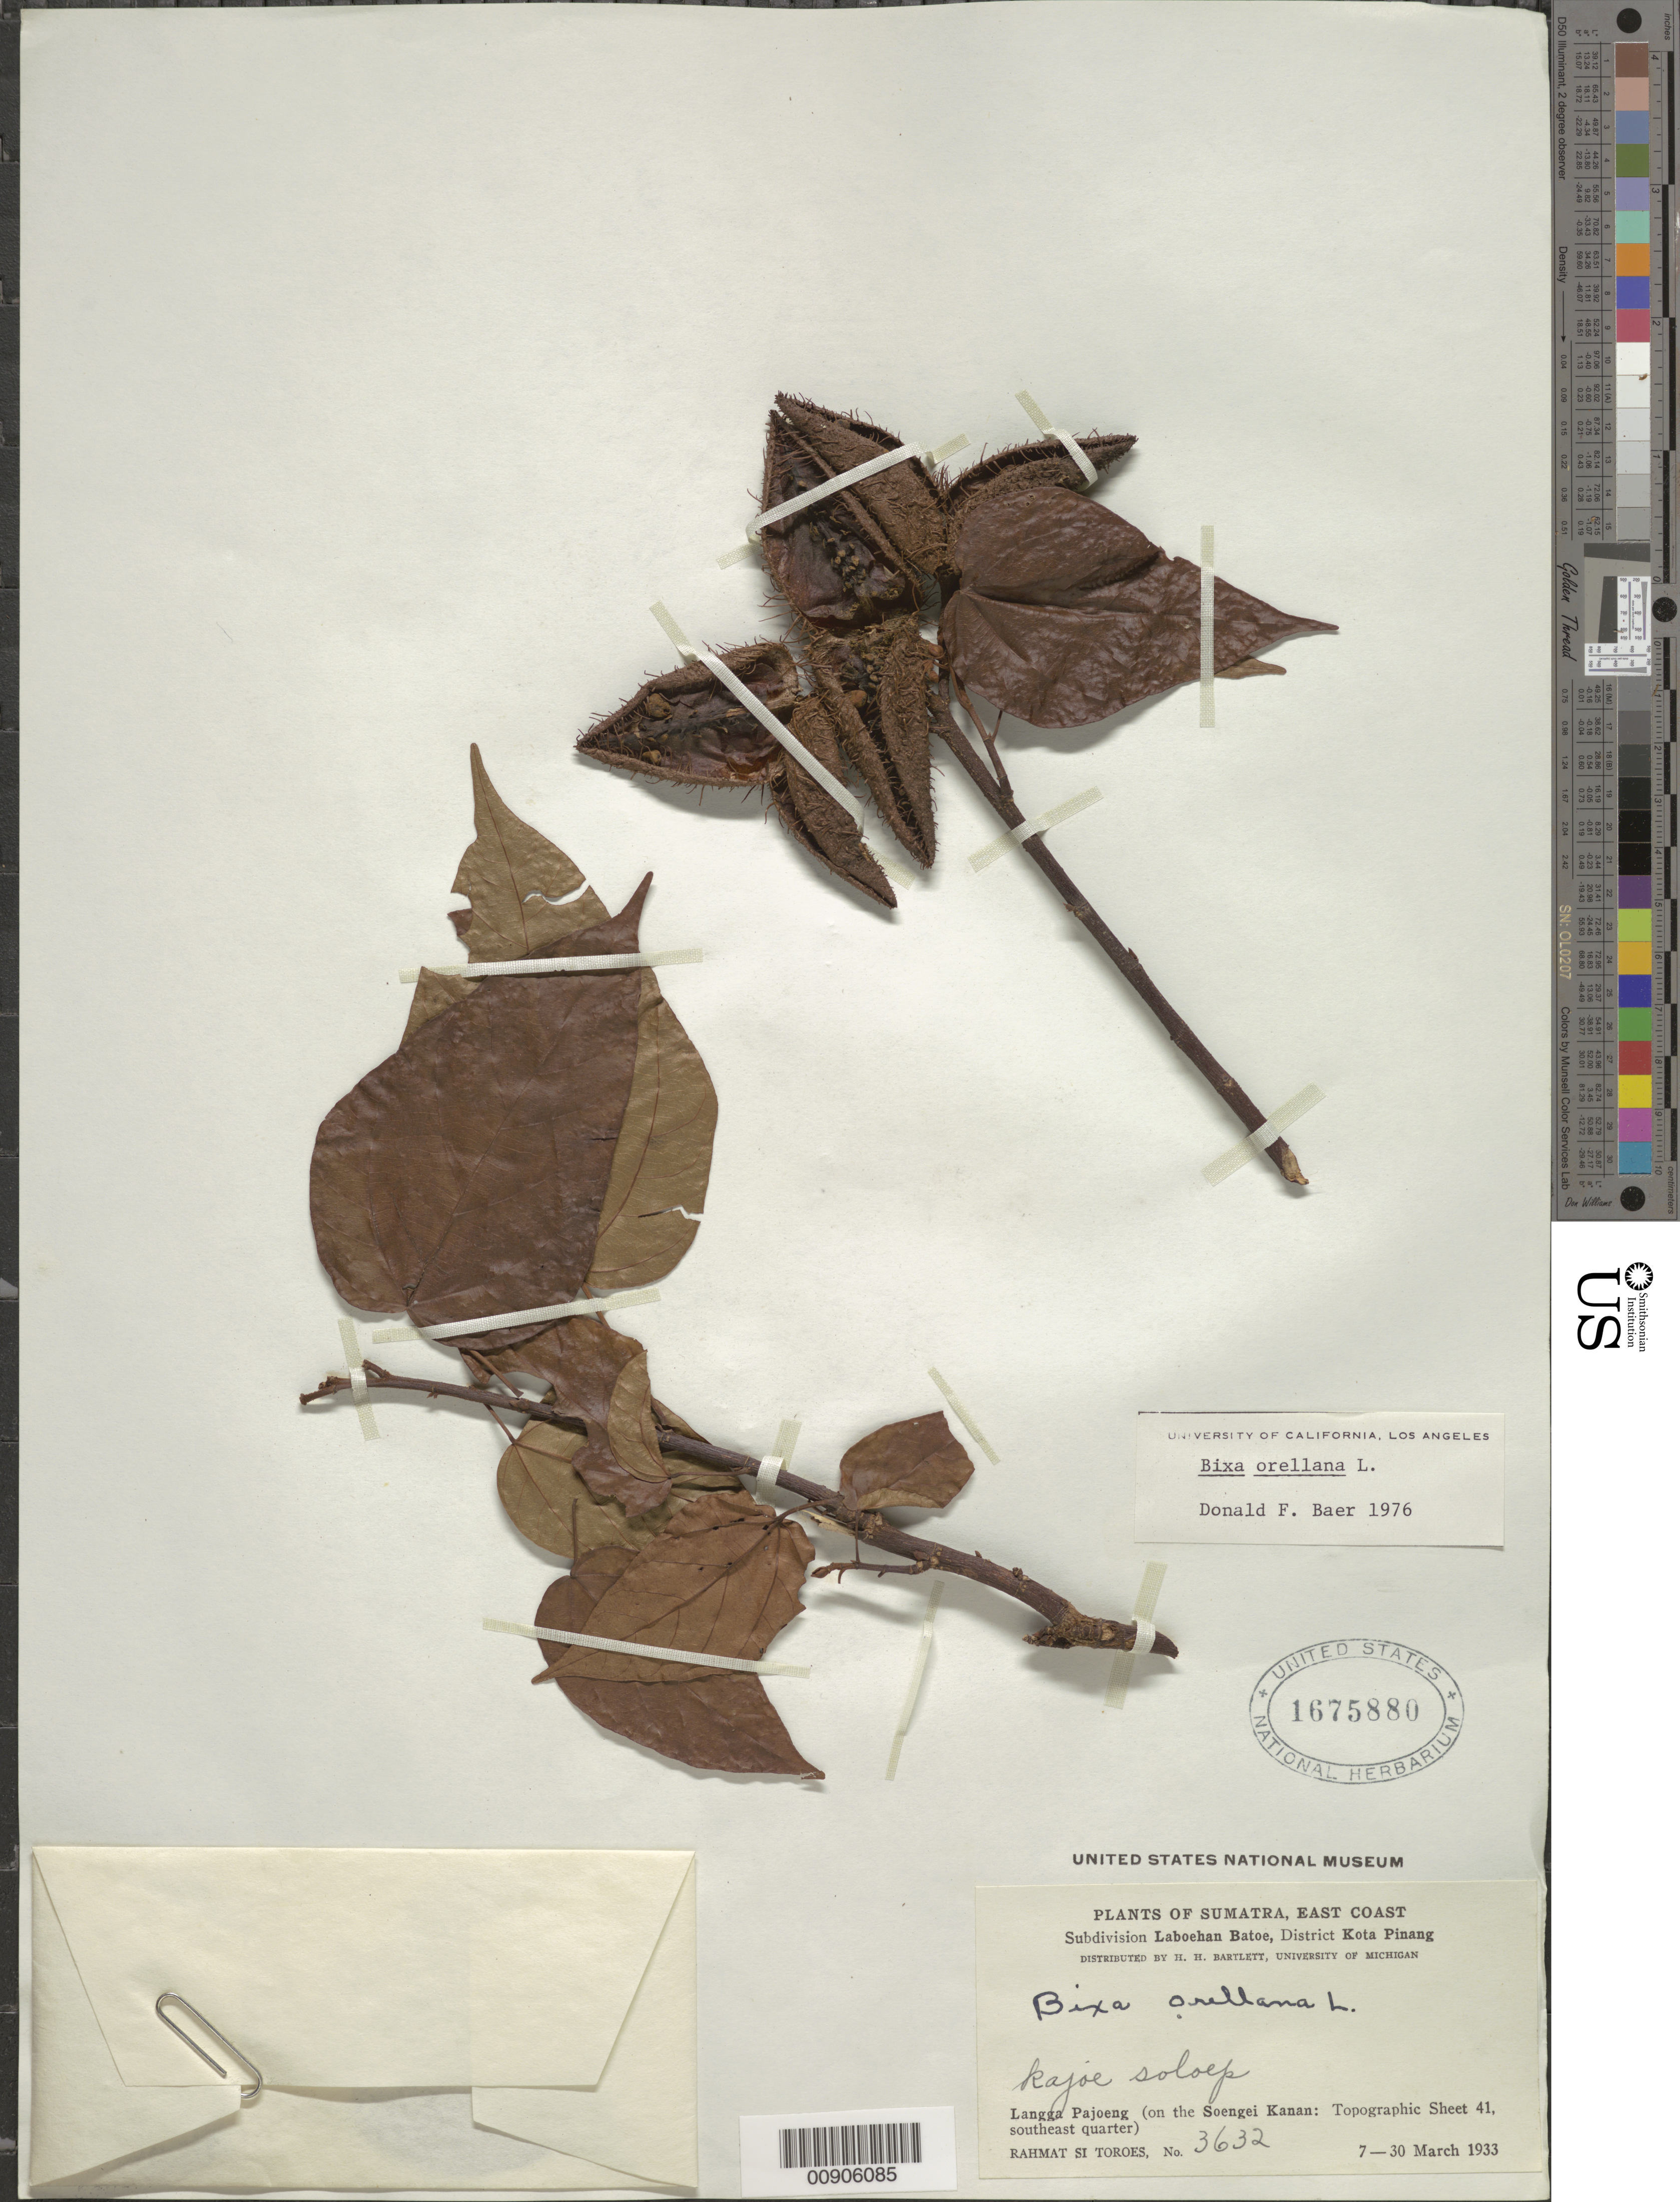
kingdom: Plantae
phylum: Tracheophyta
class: Magnoliopsida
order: Malvales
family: Bixaceae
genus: Bixa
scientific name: Bixa orellana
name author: L.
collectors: Rahmat Si Boeea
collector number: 3632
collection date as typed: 07 Mar 1933 to 30 Mar 1933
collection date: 1933-03-07/1933-03-30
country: Indonesia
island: Sumatra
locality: East coast, subdivision Laboehan Batoe, Dist. Kota Pinang; Langga Pajoeng (on the Soengei Kanan: Topographic sheet 41, southeast quarter.)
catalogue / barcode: US 1675880